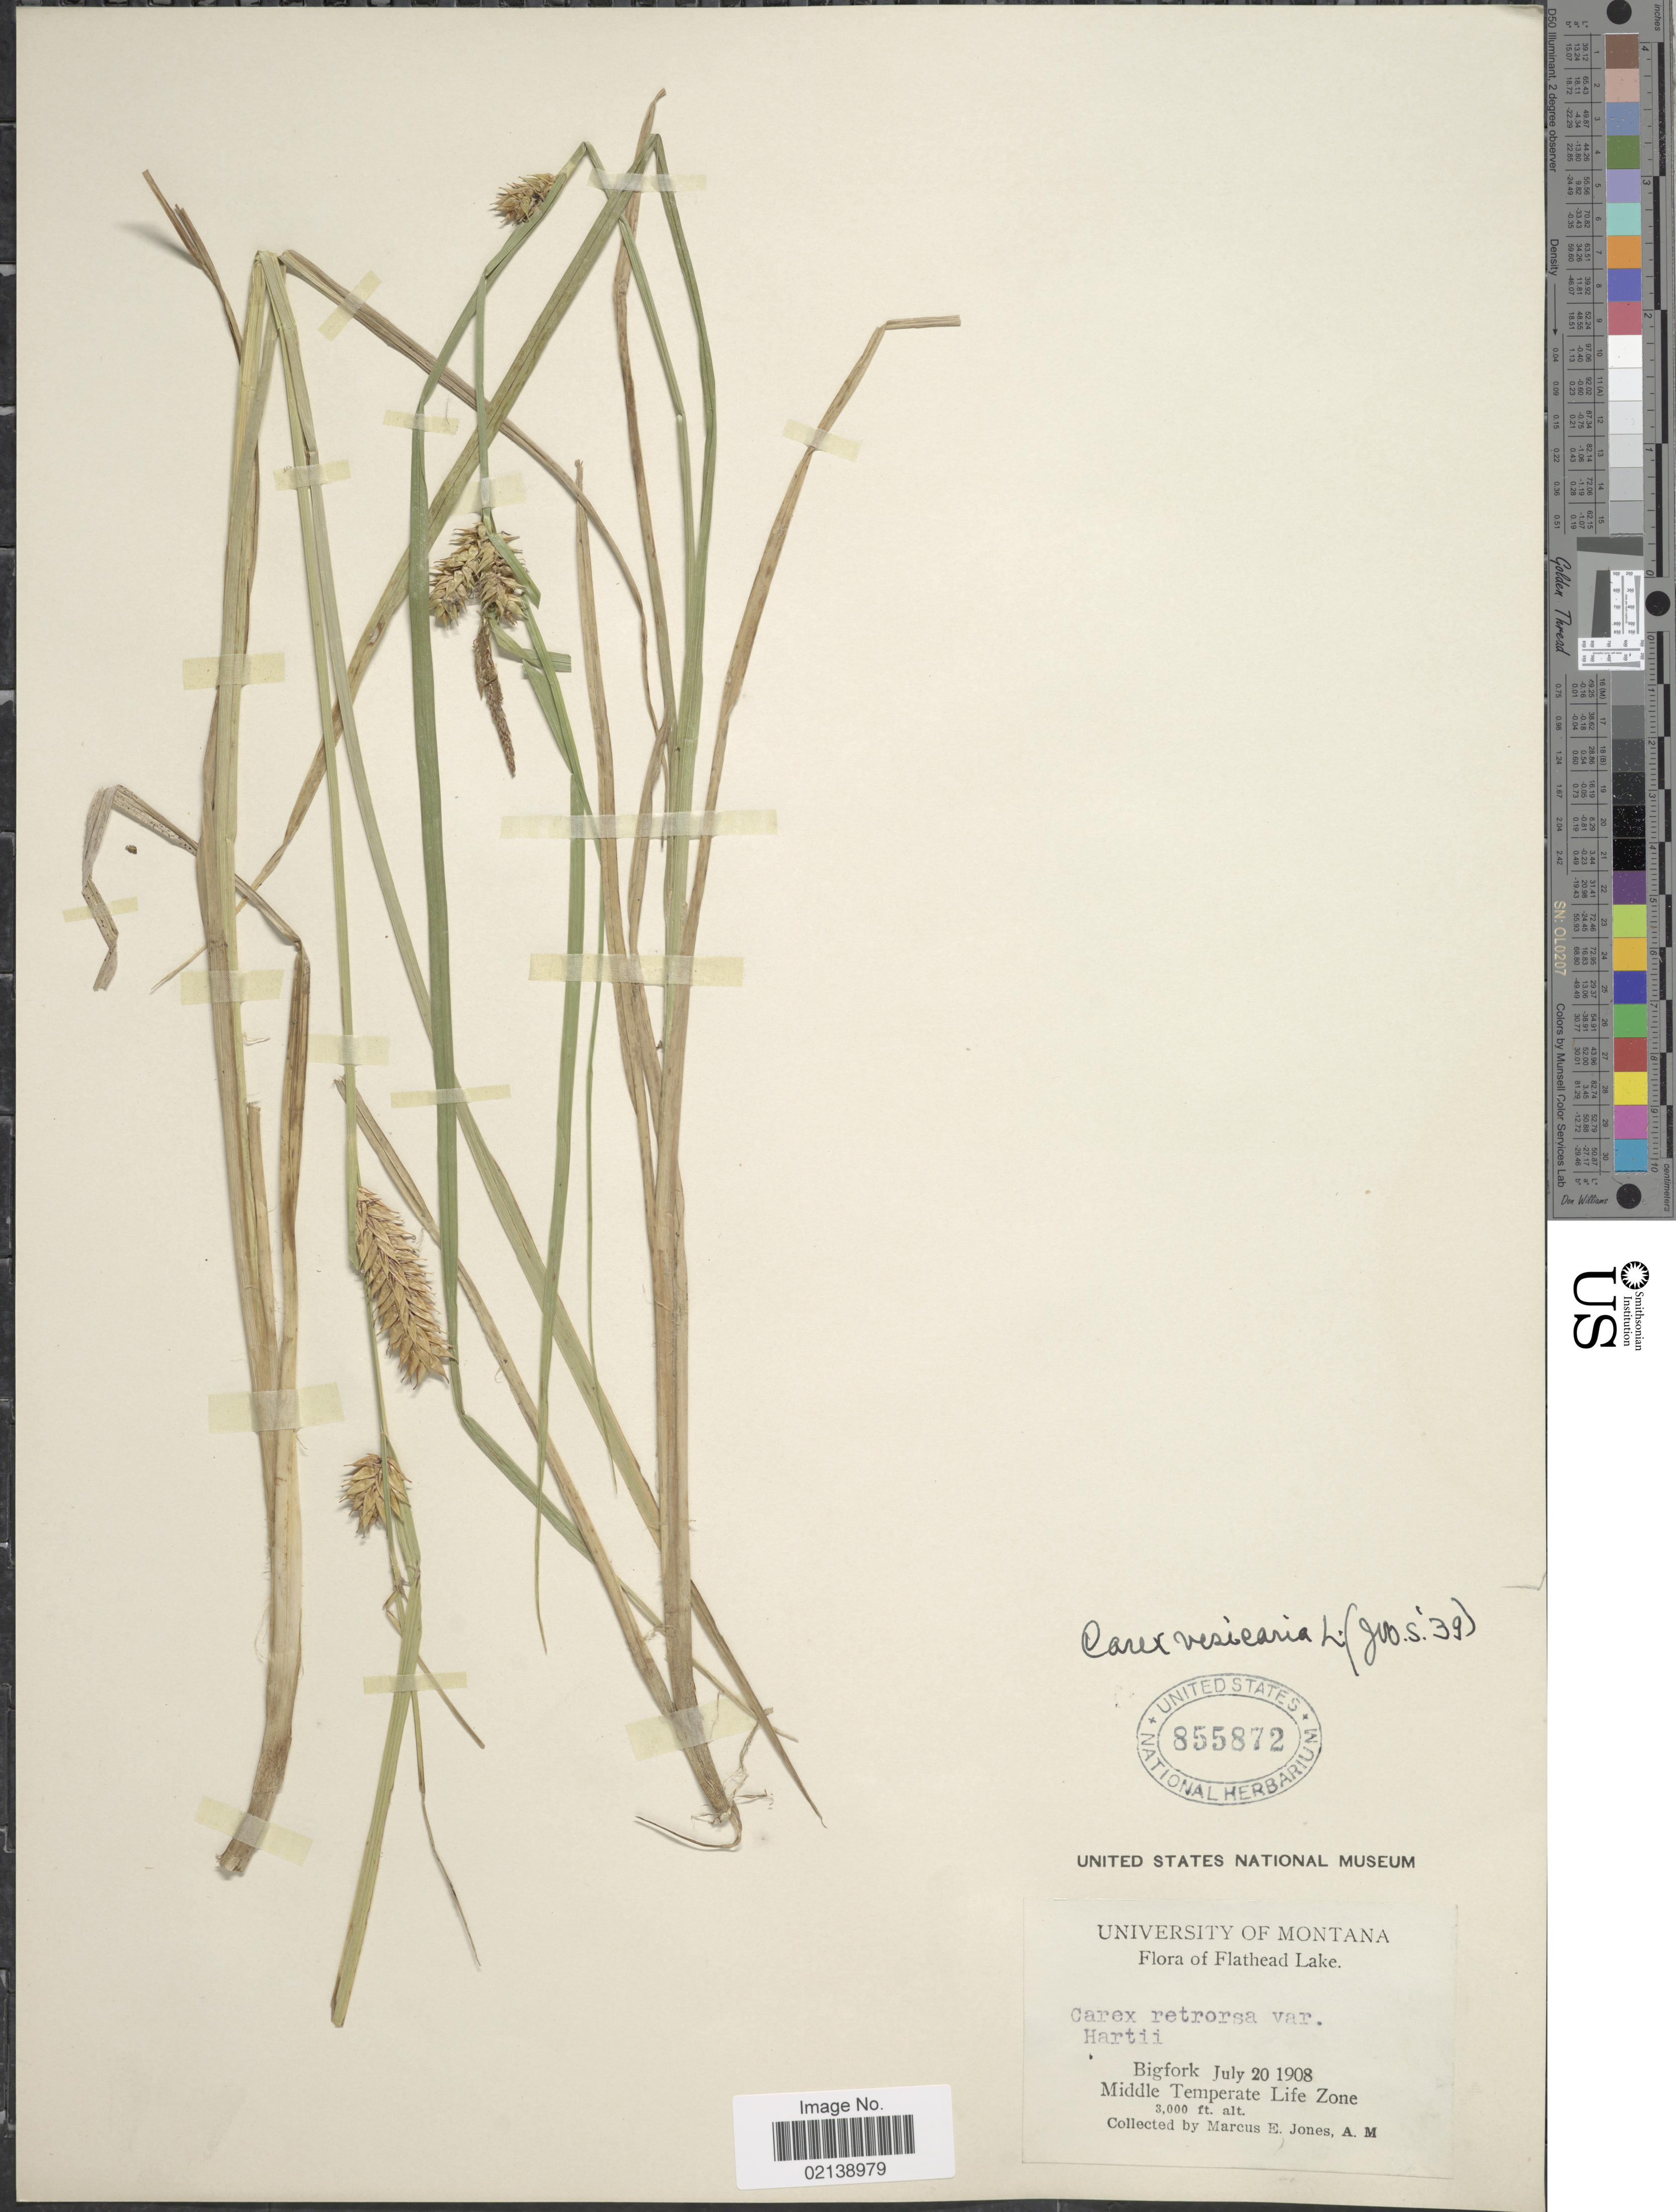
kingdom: Plantae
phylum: Tracheophyta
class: Liliopsida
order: Poales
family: Cyperaceae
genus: Carex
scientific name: Carex vesicaria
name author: L.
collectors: M. E. Jones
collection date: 1908-07-20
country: United States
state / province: Montana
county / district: Flathead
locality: Flathead Lake, Bigfork, Middle Temperate Life Zone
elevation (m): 914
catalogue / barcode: US 855872